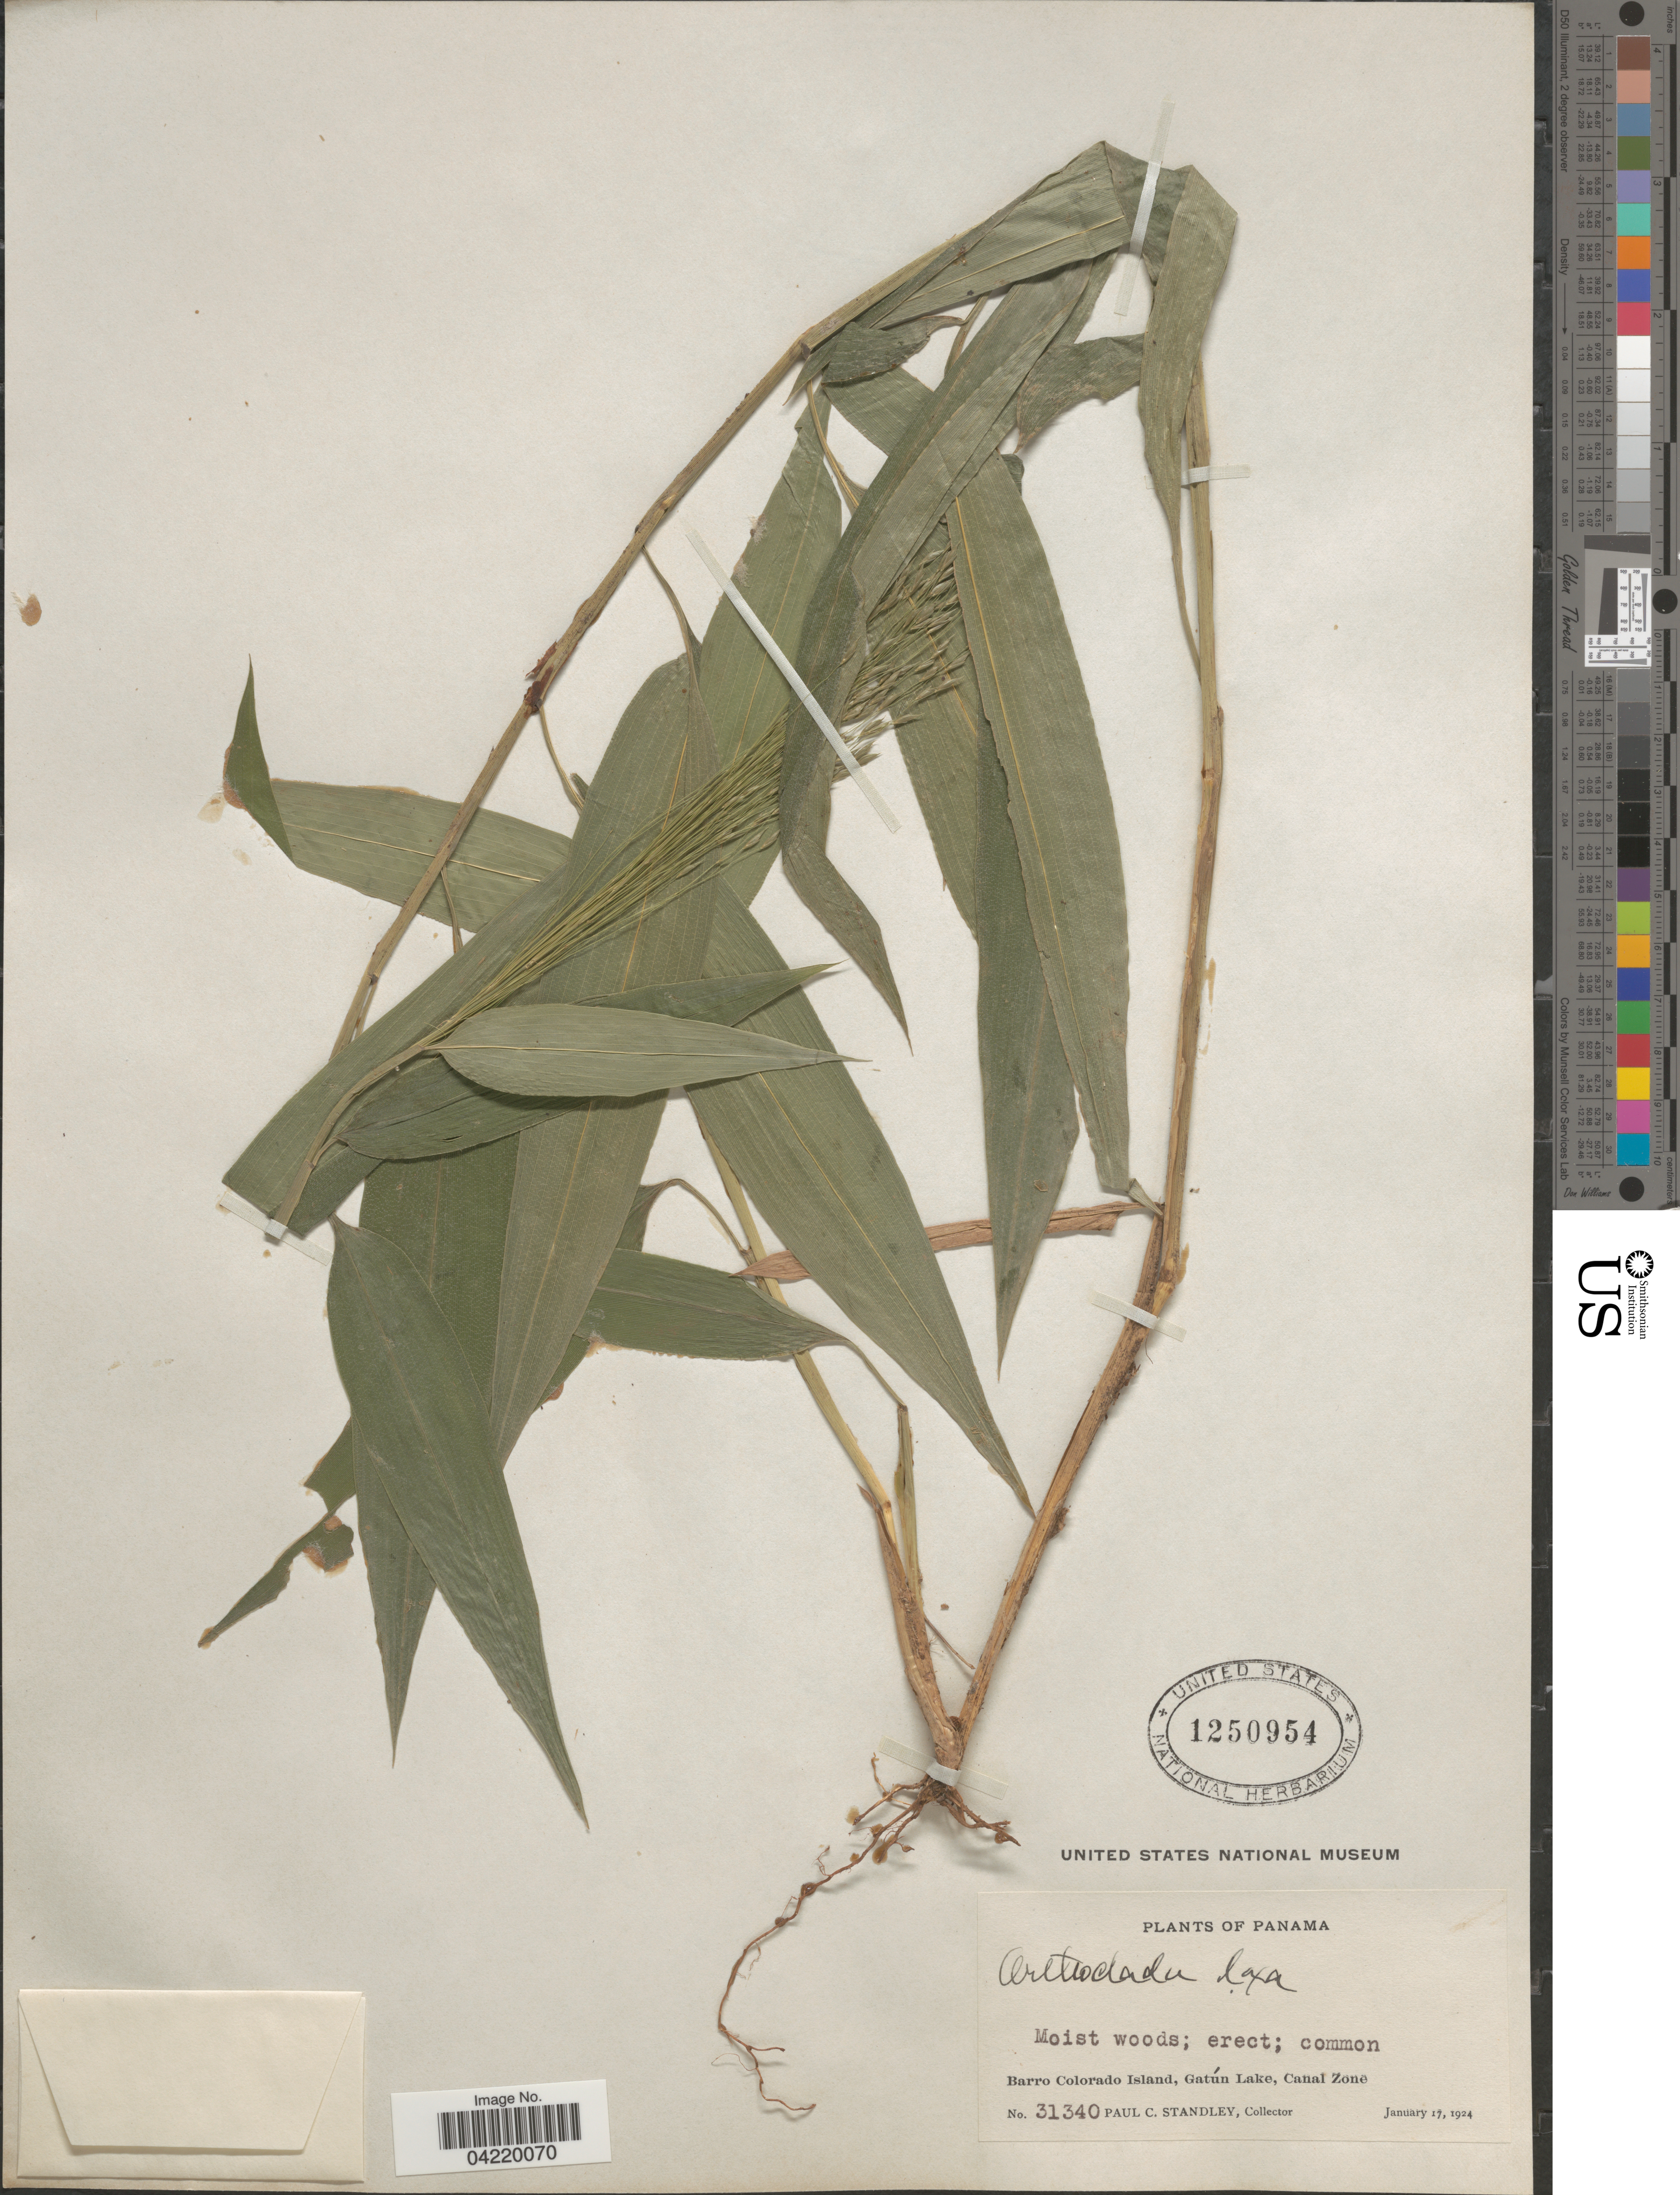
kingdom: Plantae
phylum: Tracheophyta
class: Liliopsida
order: Poales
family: Poaceae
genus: Orthoclada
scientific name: Orthoclada laxa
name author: P. Beauv.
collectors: P. C. Standley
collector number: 31340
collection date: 1924-01-17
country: Panama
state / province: Panamá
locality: Barro Colorado Island, Gatún Lake, Canal Zone.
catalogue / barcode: US 1250954